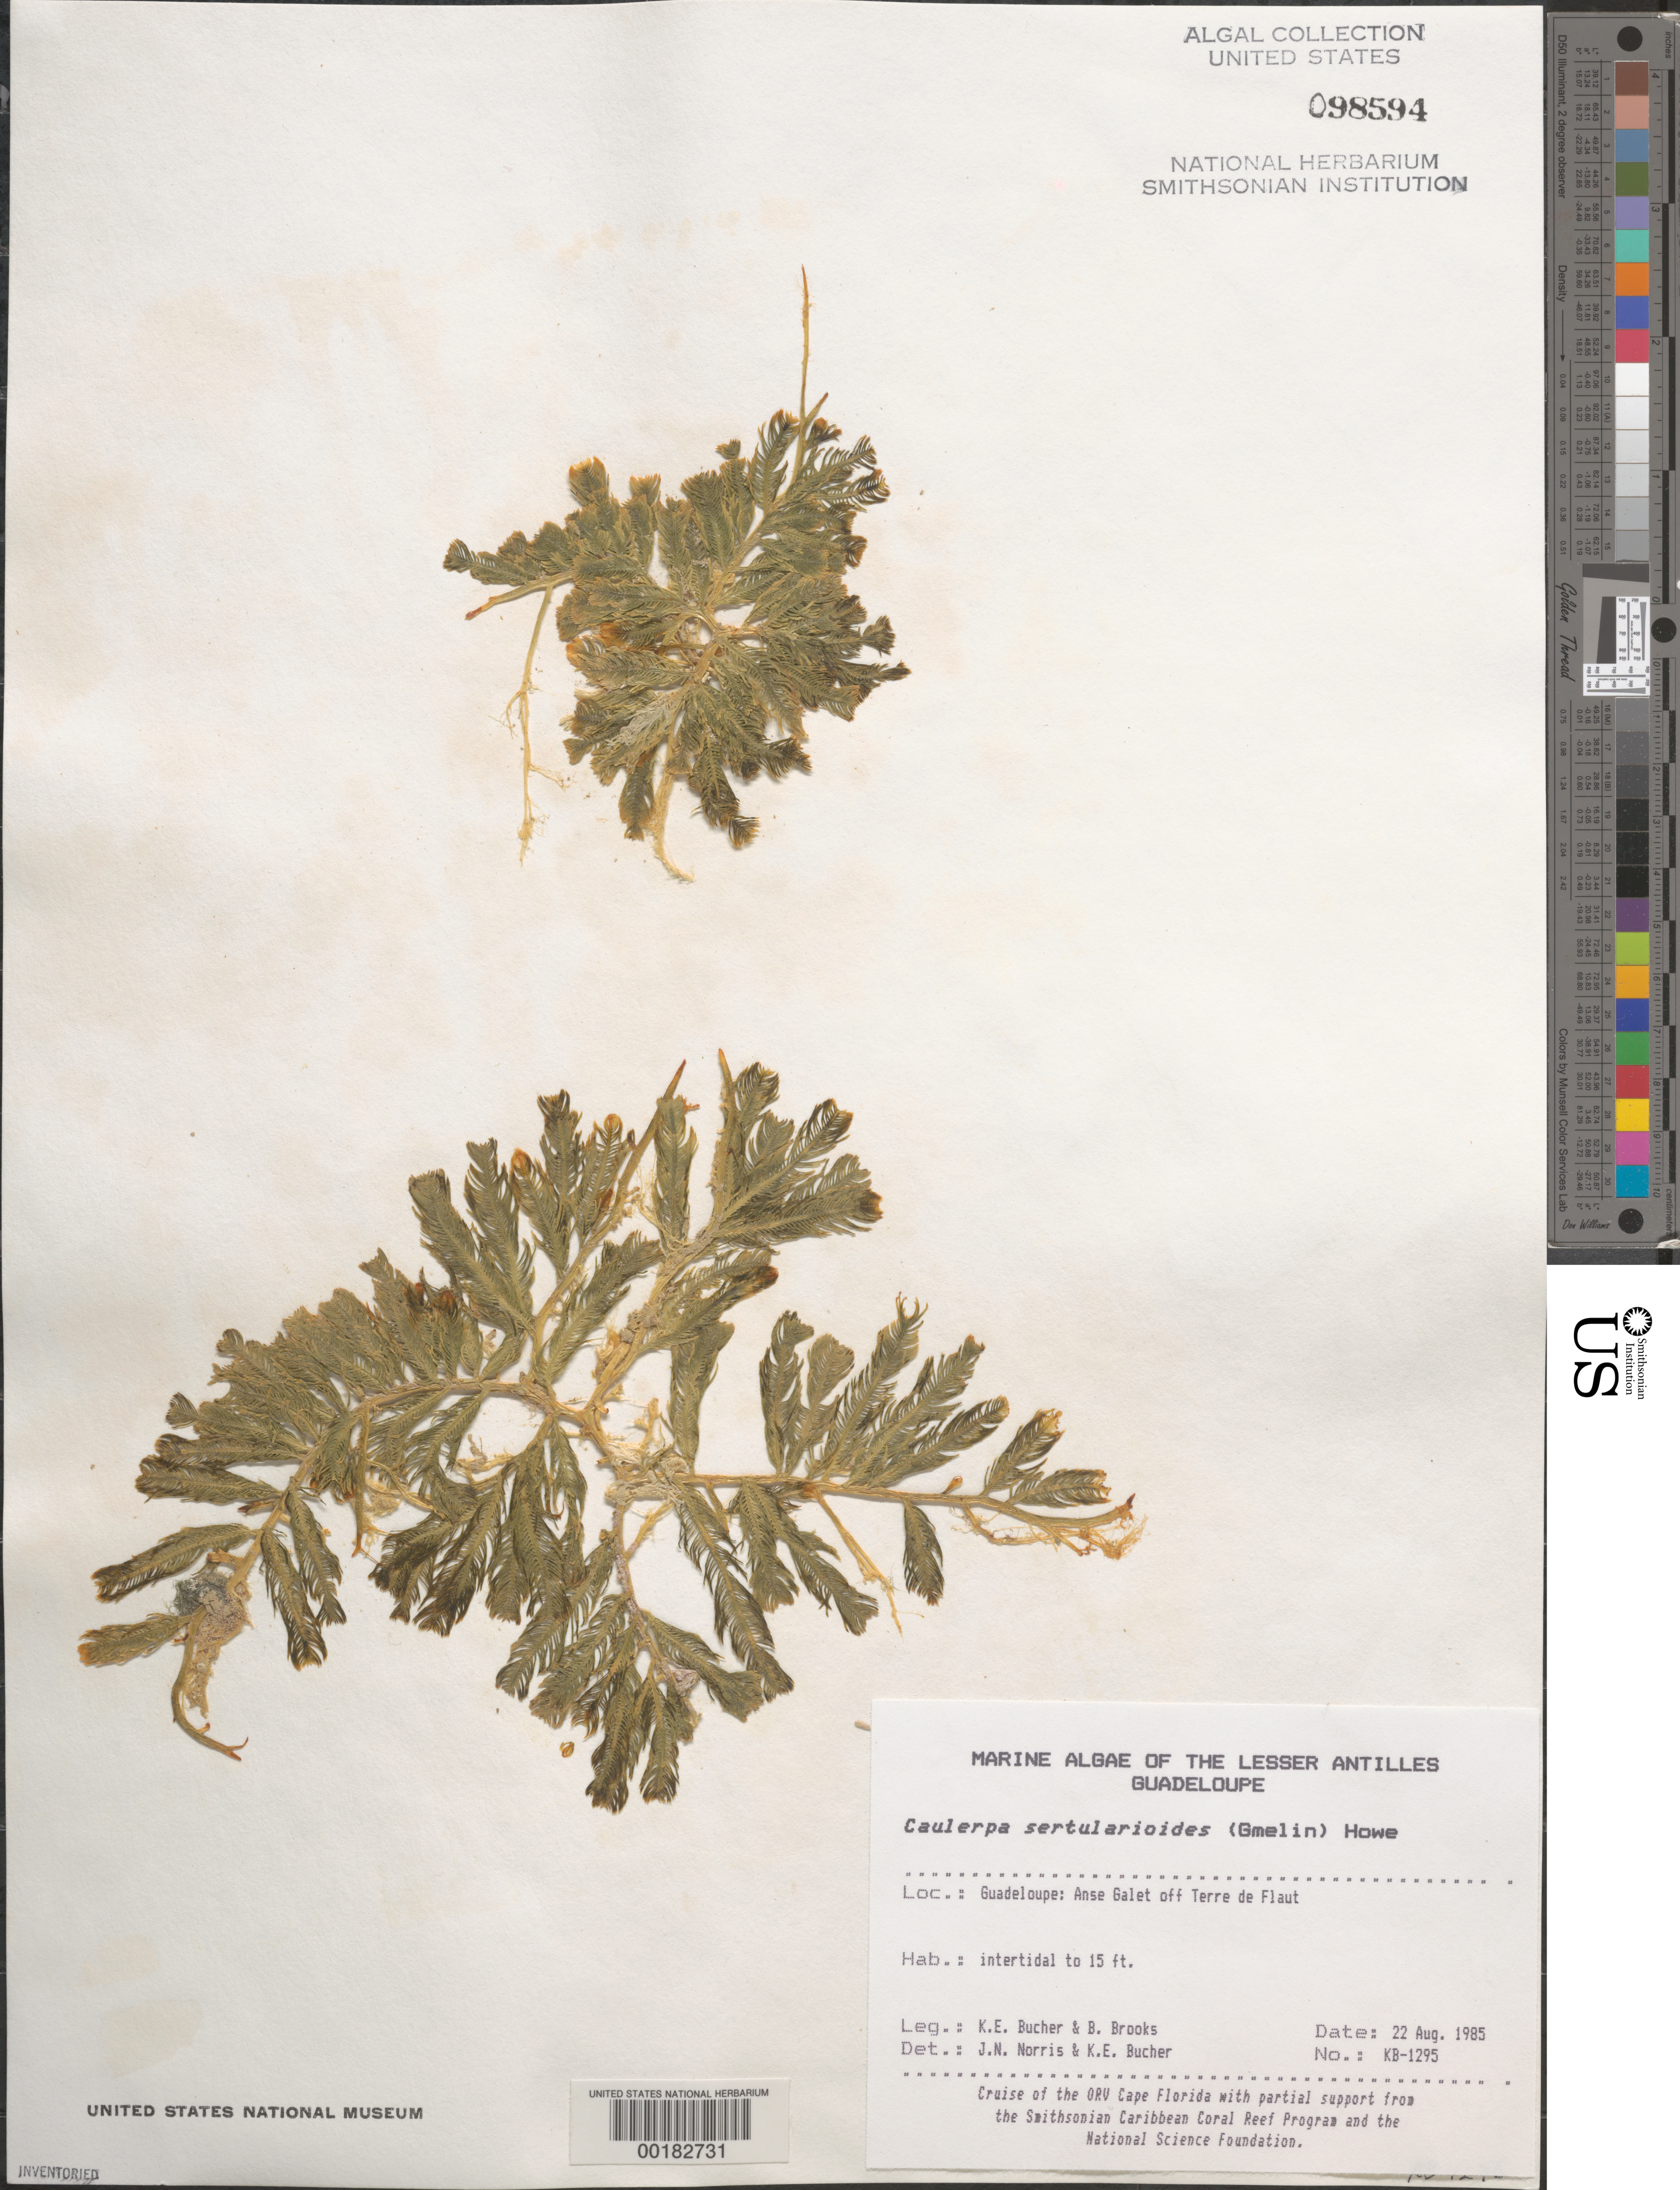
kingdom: Plantae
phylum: Chlorophyta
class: Ulvophyceae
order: Bryopsidales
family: Caulerpaceae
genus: Caulerpa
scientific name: Caulerpa sertularioides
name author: (S.G. Gmel.) M. Howe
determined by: Norris, J. N.; Bucher, K. E.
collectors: K. E. Bucher & B. Brooks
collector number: Kb-1295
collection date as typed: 22 Aug 1985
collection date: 1985-08-22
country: Guadeloupe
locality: Anse Galet off Terre de Flaut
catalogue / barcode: US 98594